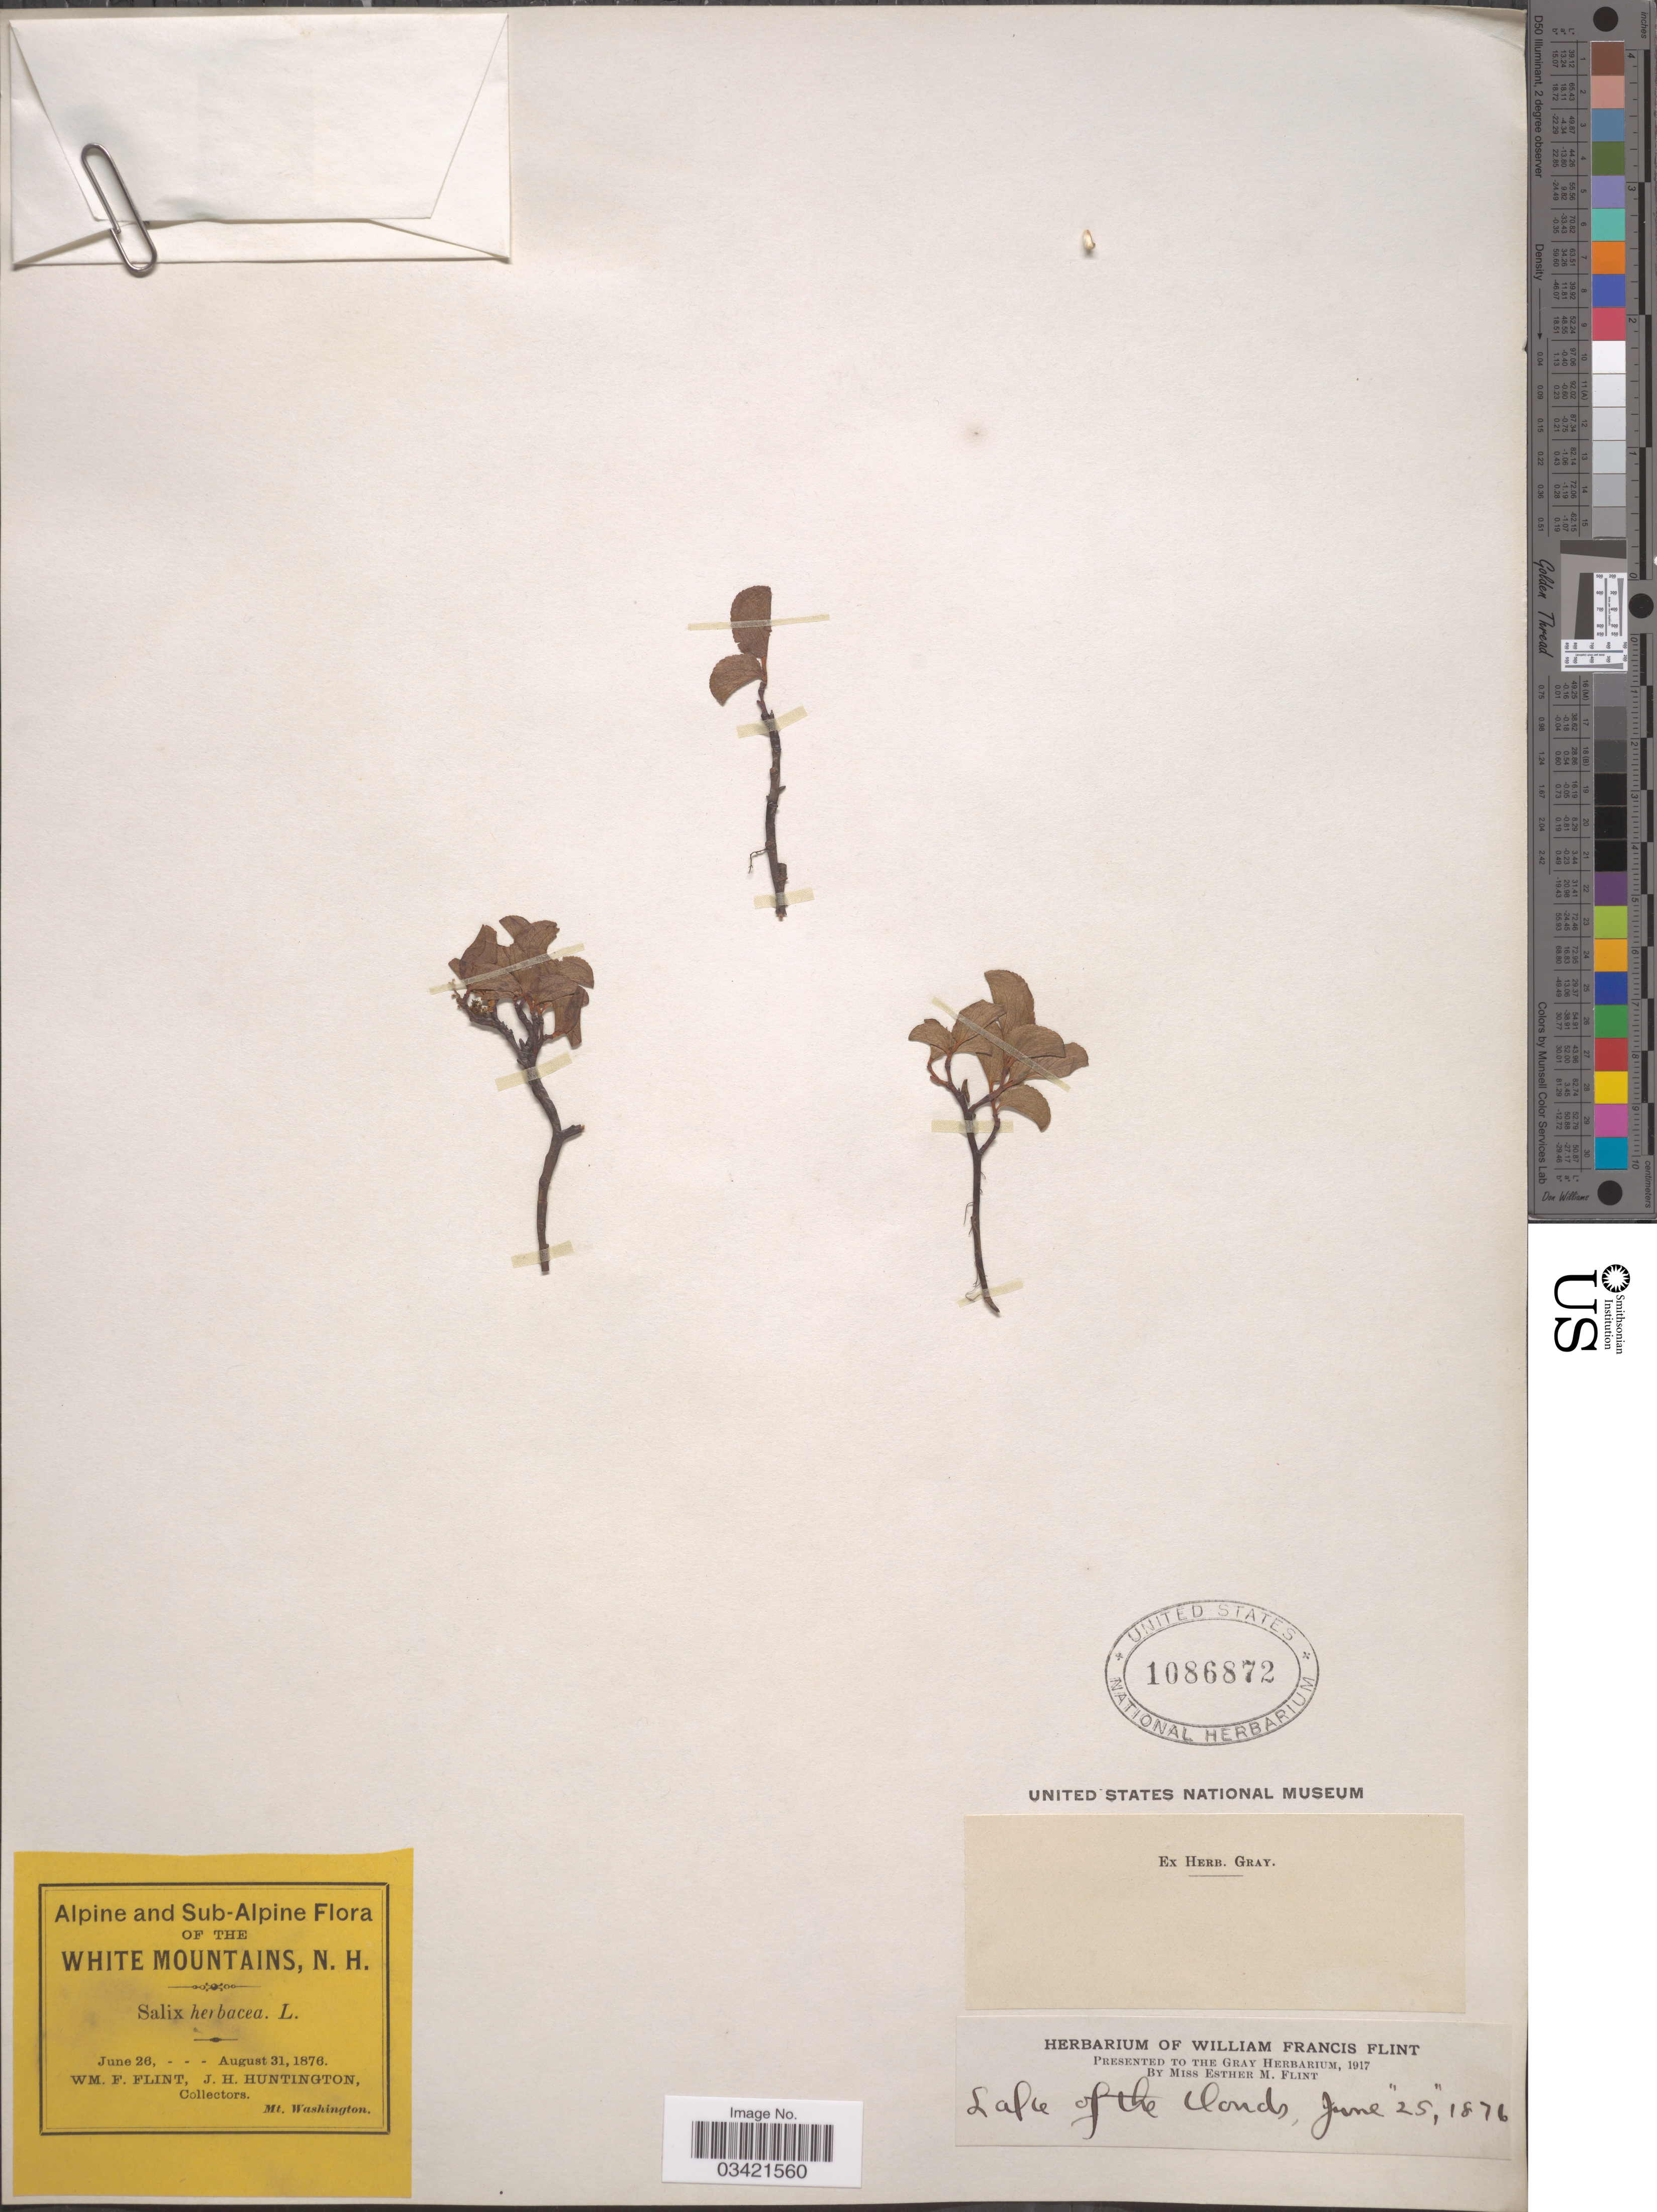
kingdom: Plantae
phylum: Tracheophyta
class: Magnoliopsida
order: Malpighiales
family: Salicaceae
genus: Salix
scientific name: Salix herbacea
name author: L.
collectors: W. Flint & J. Huntington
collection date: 1876-06-25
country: United States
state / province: New Hampshire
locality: Alpine and Sub-Alpine. White Mountains. Mt. Washington.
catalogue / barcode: US 1086872